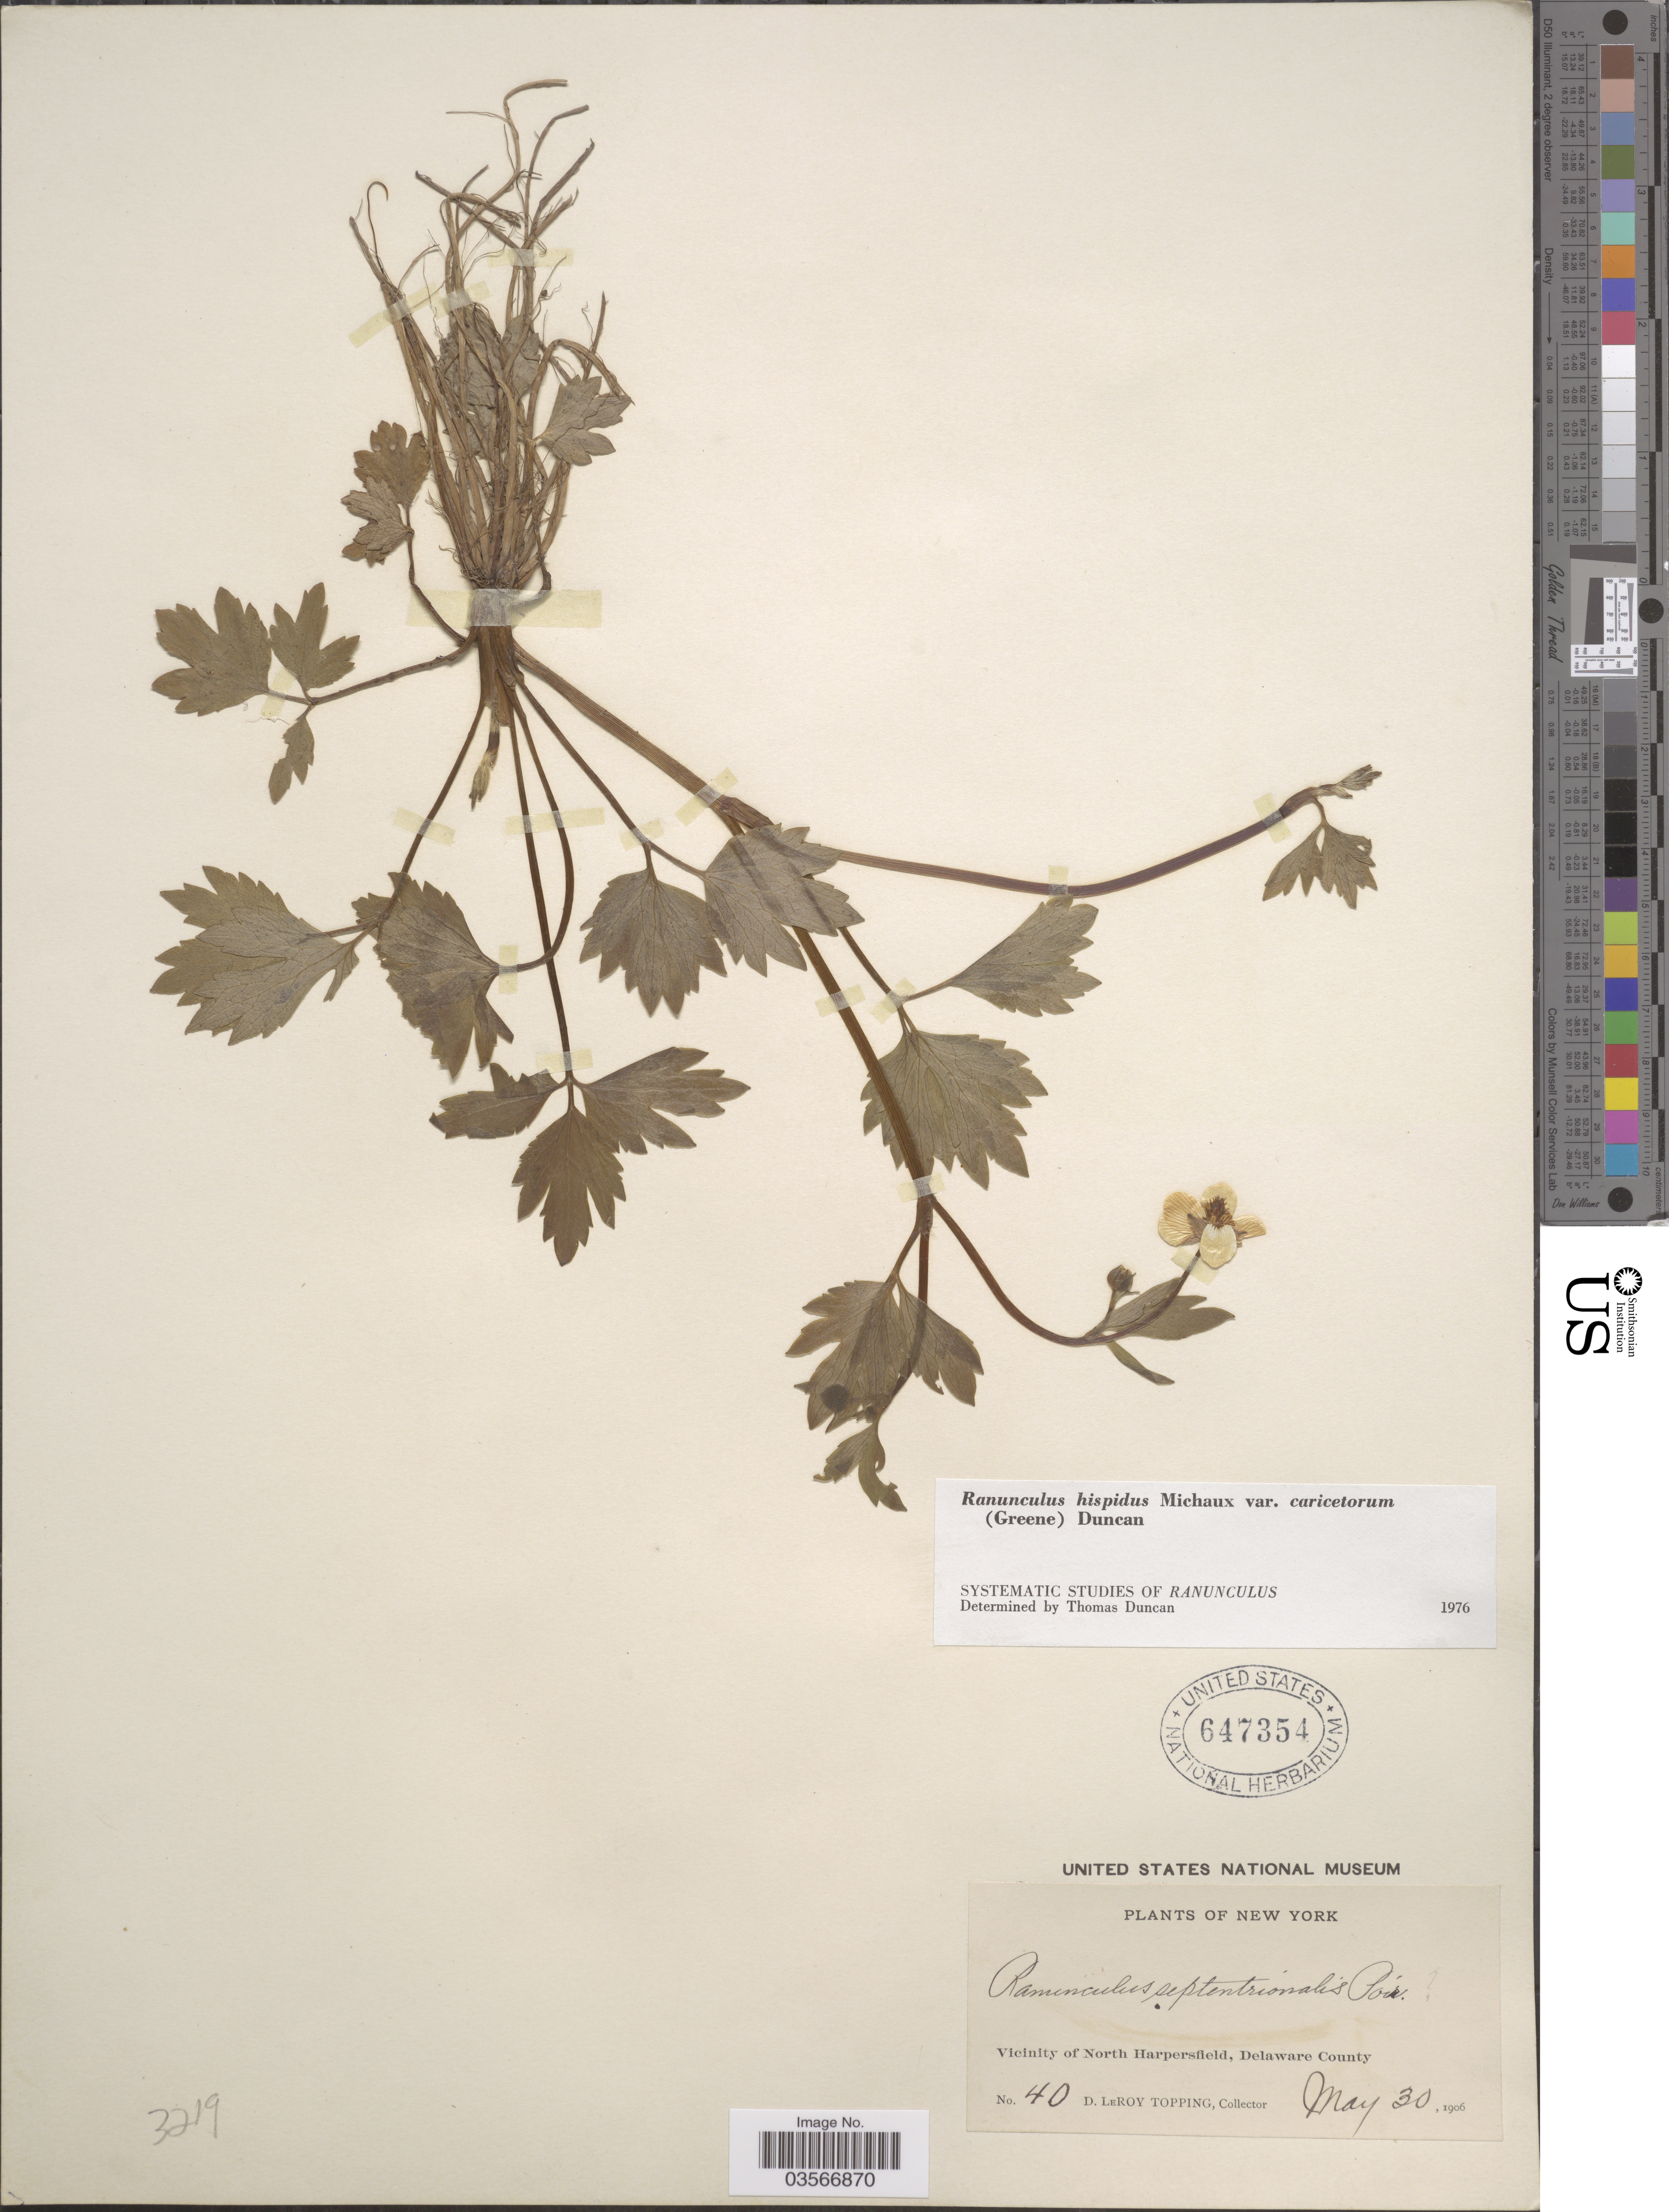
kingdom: Plantae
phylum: Tracheophyta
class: Magnoliopsida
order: Ranunculales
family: Ranunculaceae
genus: Ranunculus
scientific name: Ranunculus hispidus var. caricetorum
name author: Michx.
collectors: D. L. Topping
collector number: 40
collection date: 1906-05-30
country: United States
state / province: New York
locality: Vicinity of North Harpersfield, Delaware County.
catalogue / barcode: US 647354